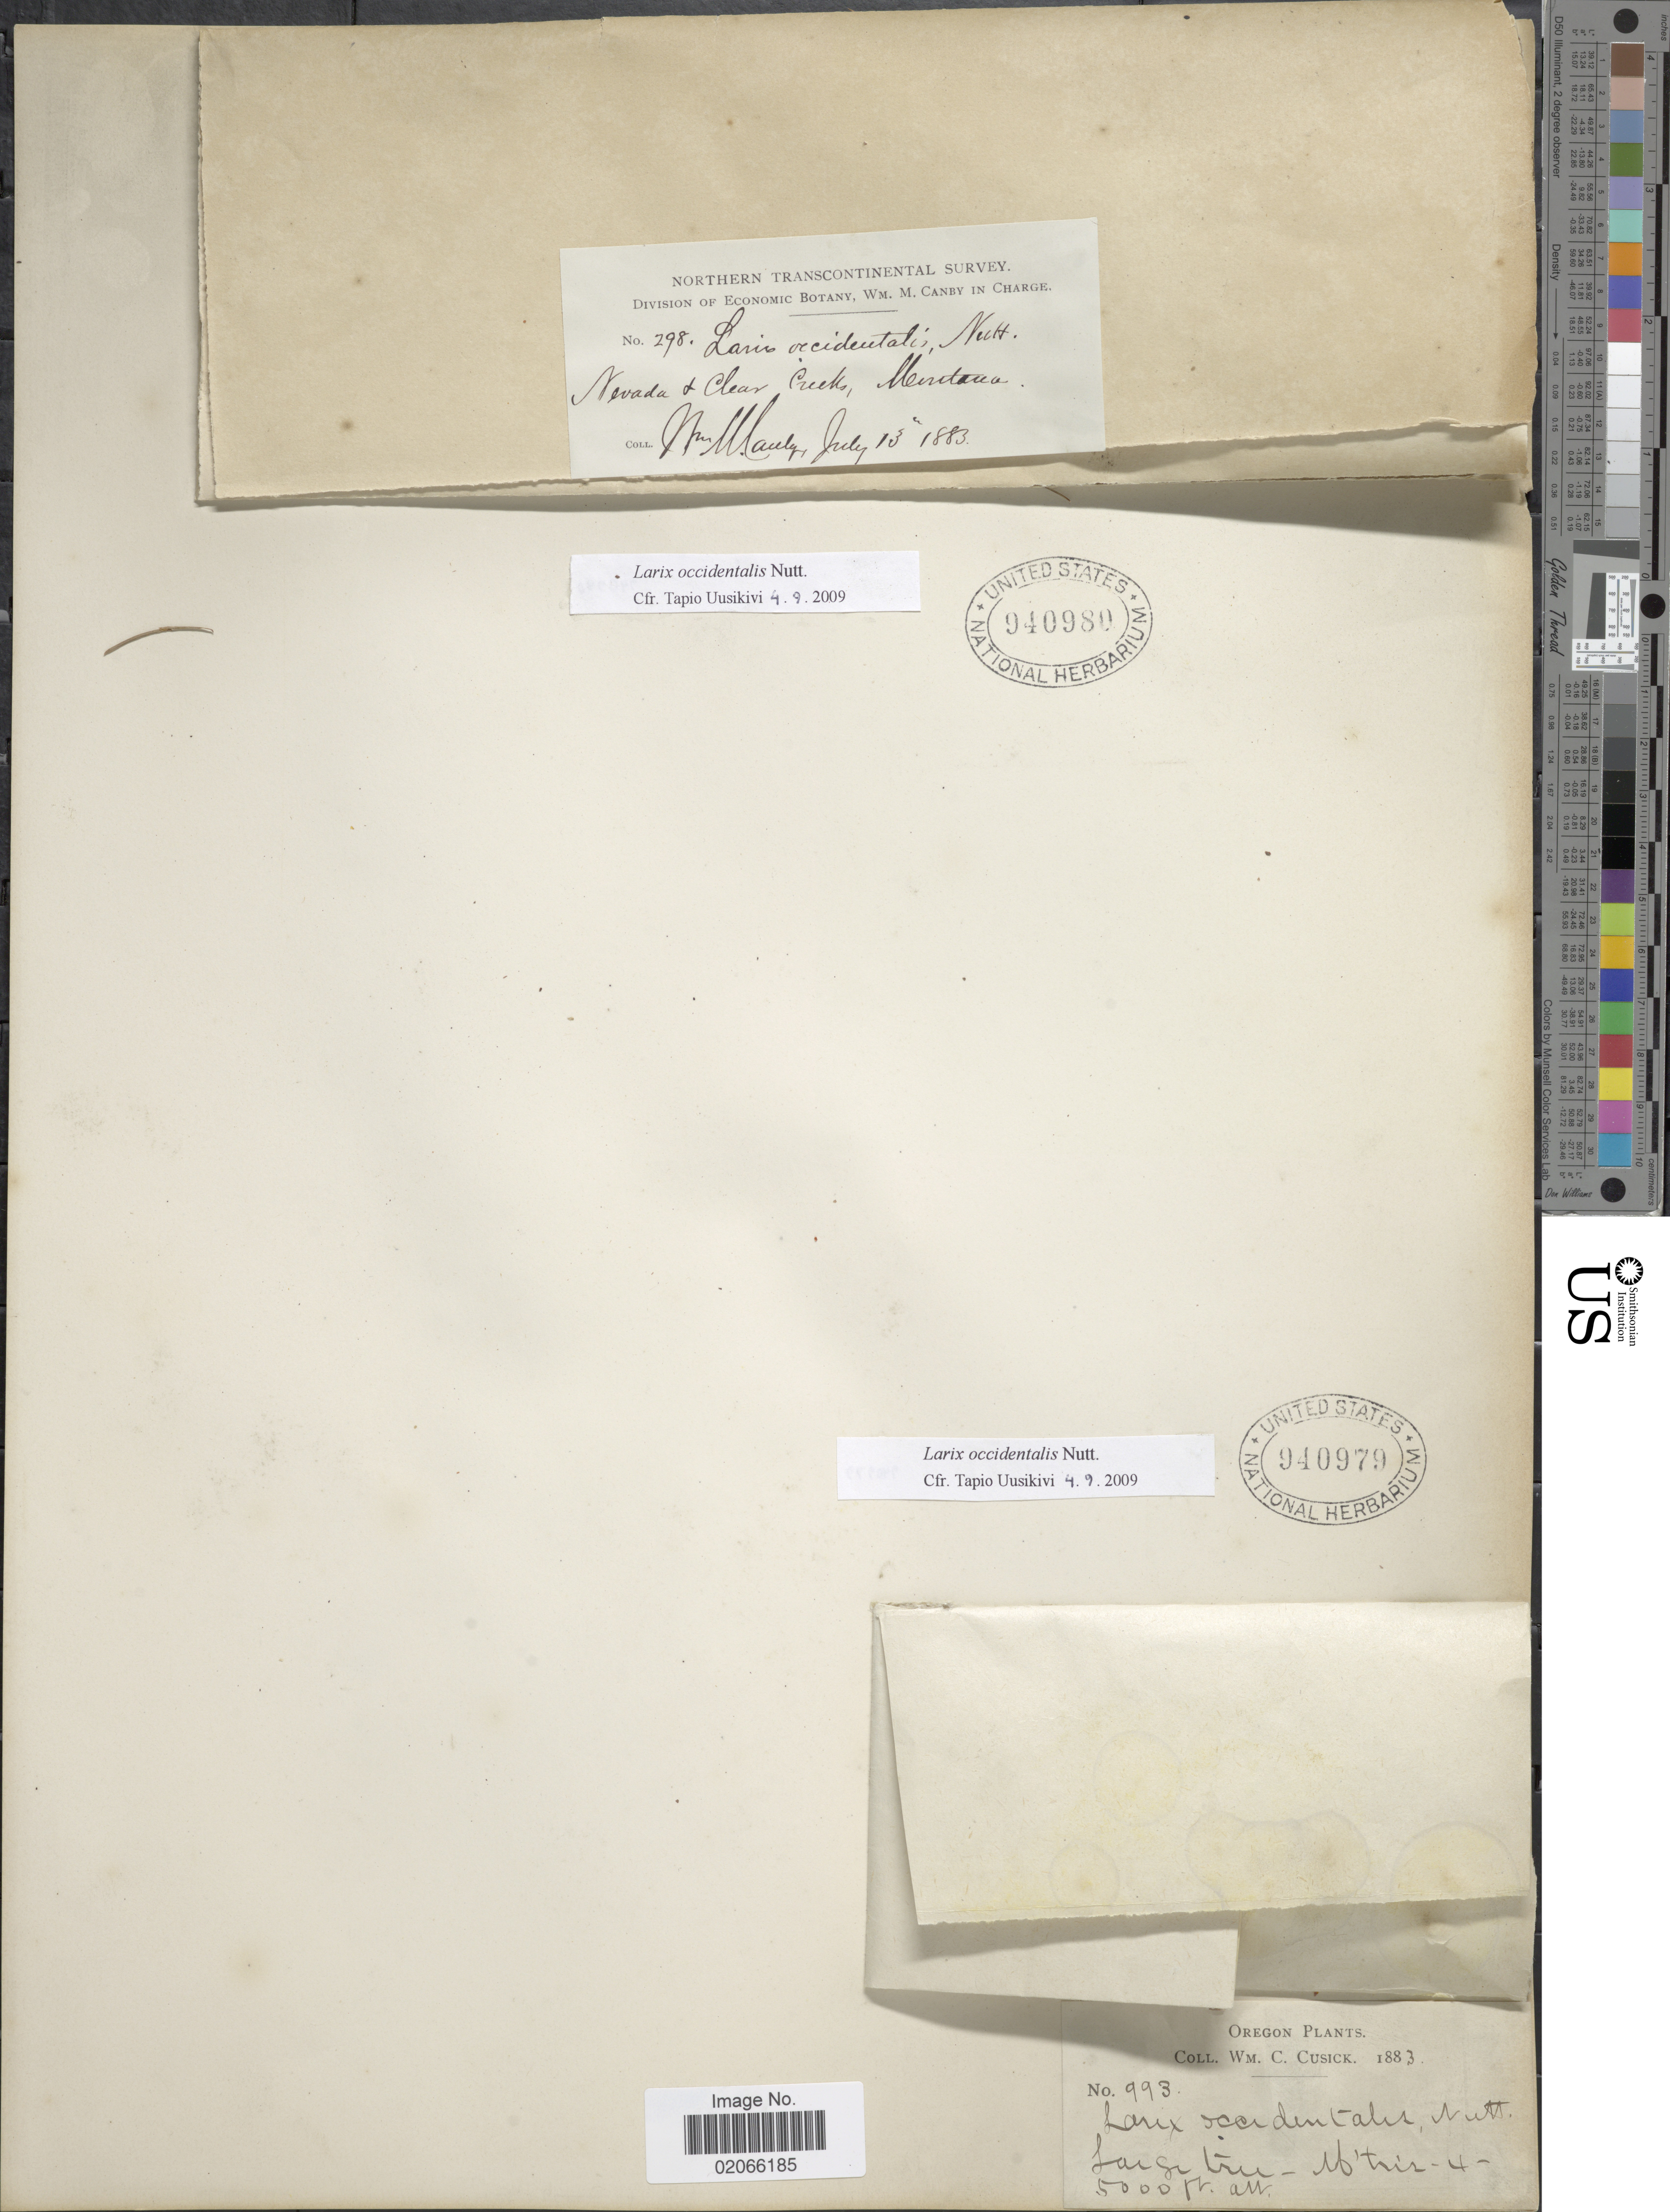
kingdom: Plantae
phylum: Tracheophyta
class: Pinopsida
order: Pinales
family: Pinaceae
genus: Larix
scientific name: Larix occidentalis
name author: Nutt.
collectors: W. C. Cusick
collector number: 993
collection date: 1883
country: United States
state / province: Oregon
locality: Oregon, Mtns. [Mountains]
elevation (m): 1219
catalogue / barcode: US 940979